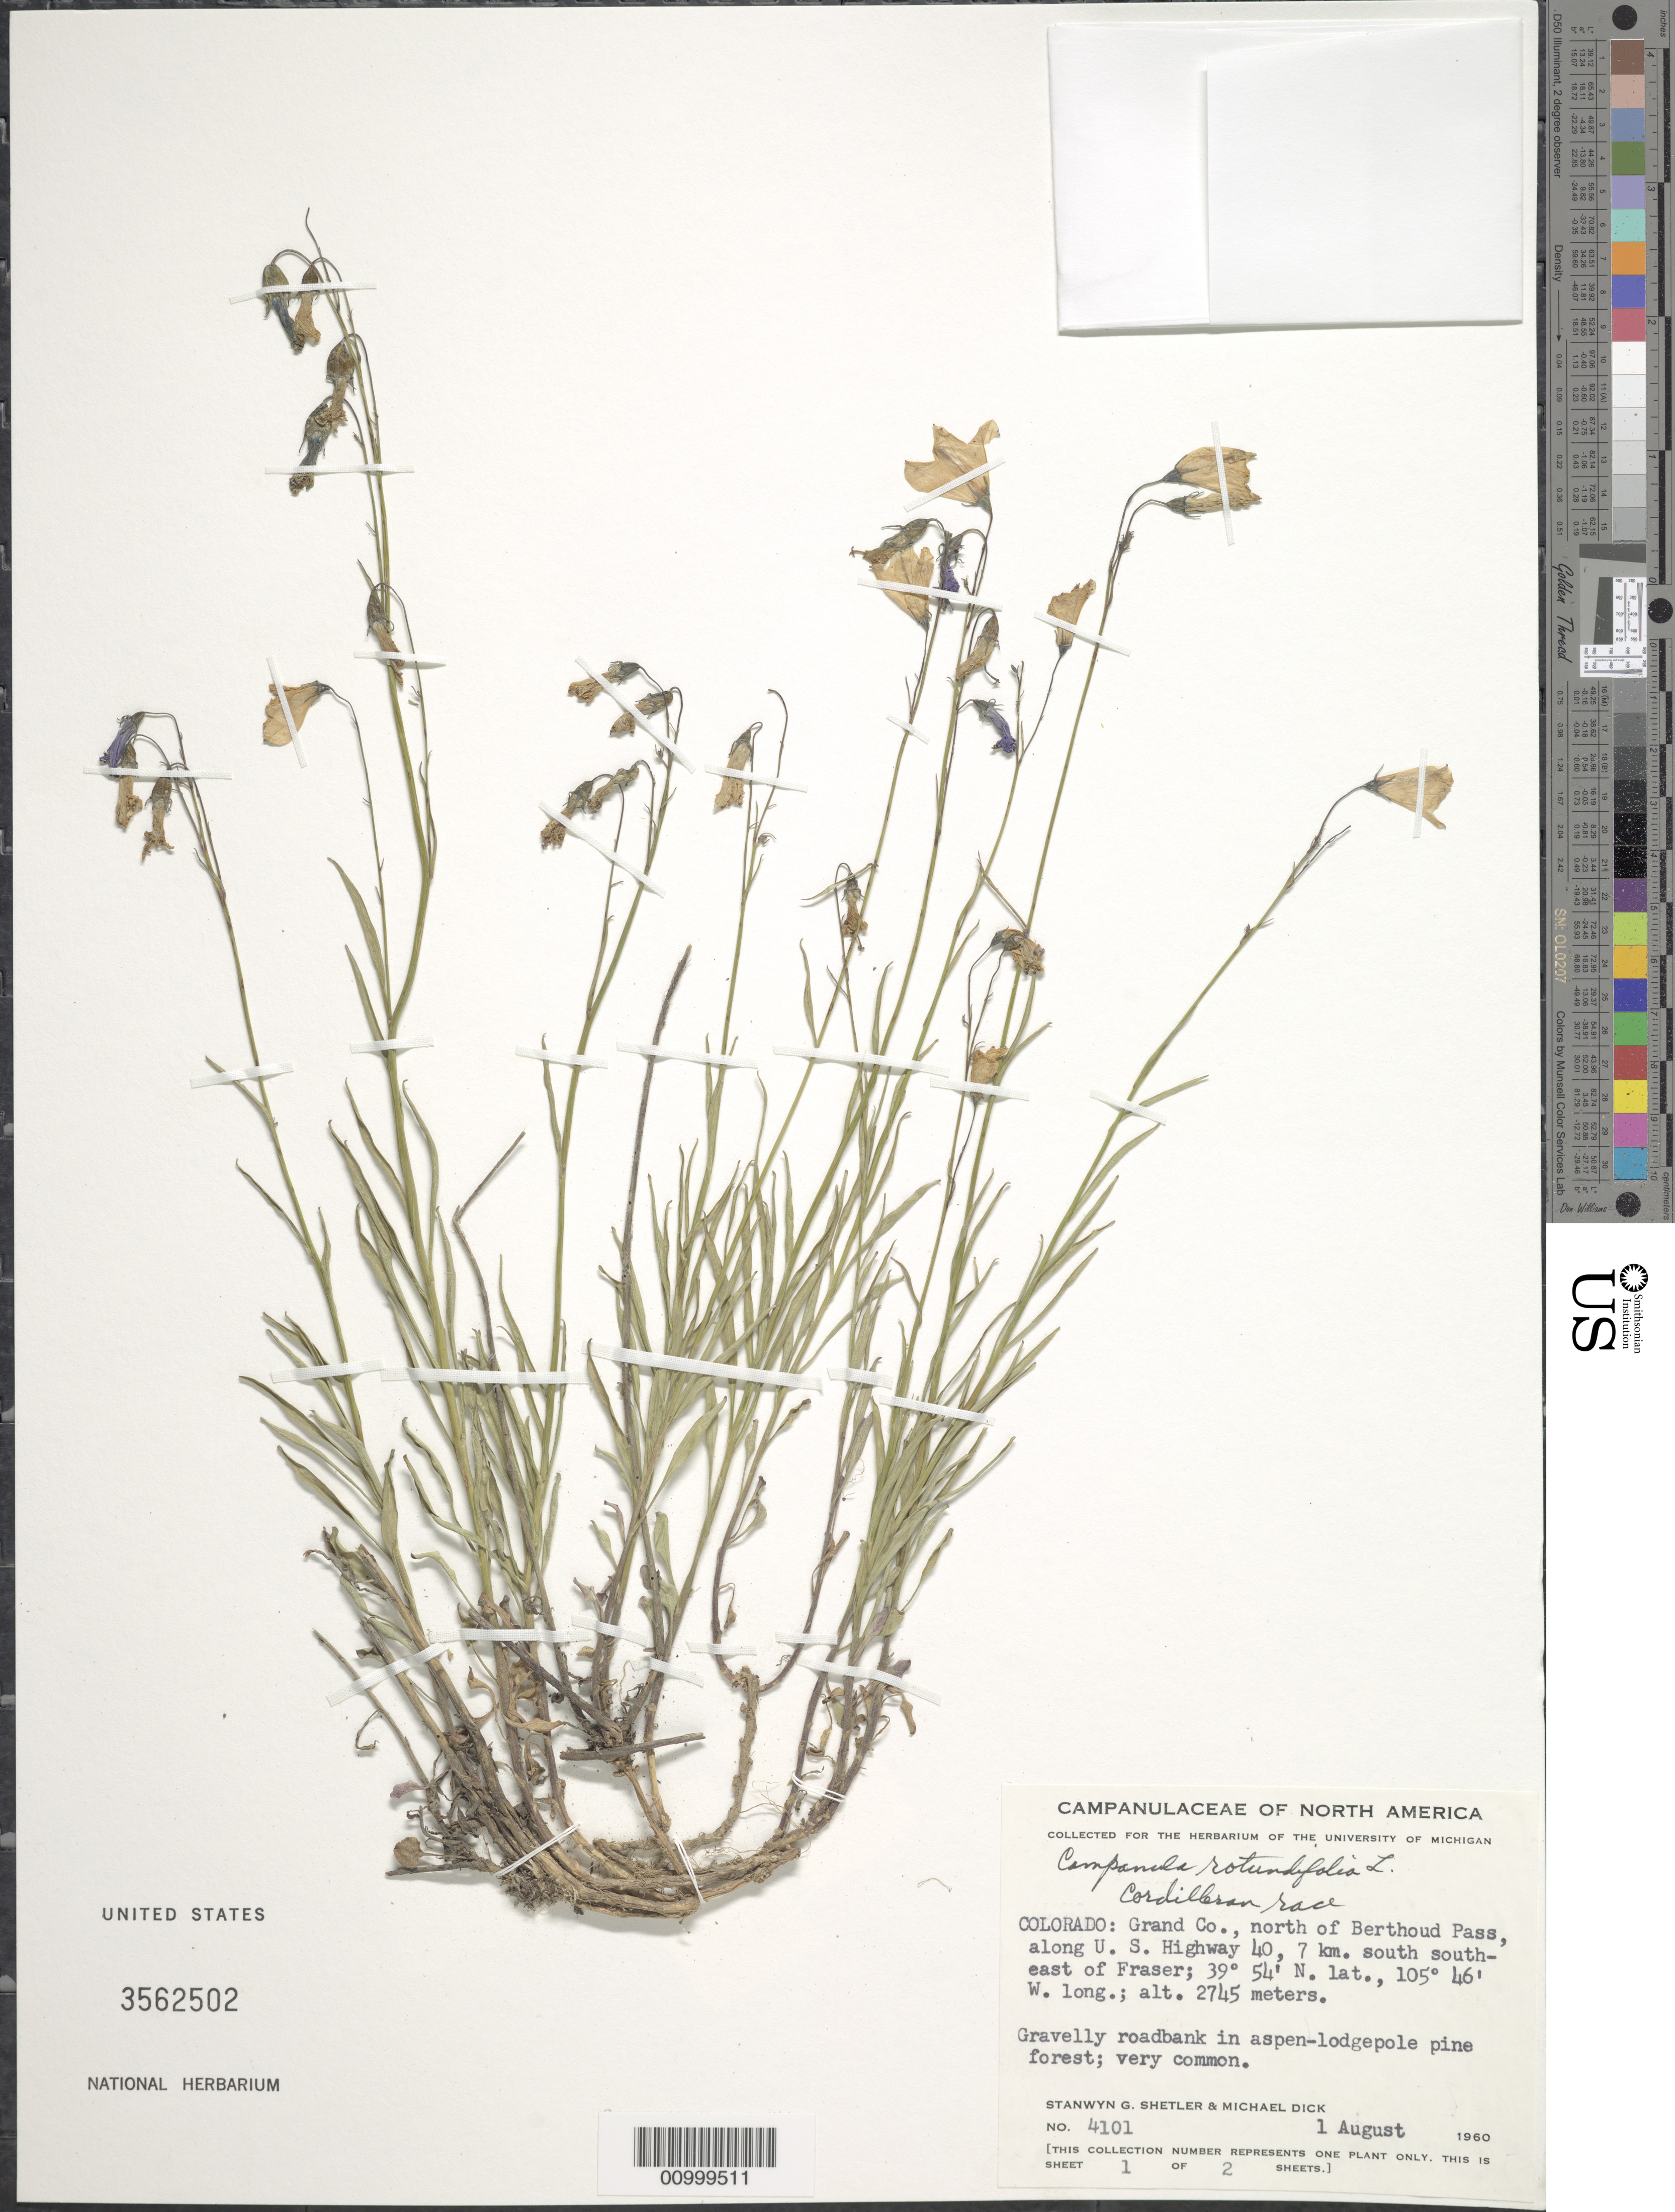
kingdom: Plantae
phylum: Tracheophyta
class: Magnoliopsida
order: Asterales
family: Campanulaceae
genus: Campanula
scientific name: Campanula rotundifolia L. Cordilleran race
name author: L.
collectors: S. Shetler & M. Dick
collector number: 4101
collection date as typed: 1 August 1960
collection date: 1960-08-01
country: United States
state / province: Colorado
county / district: Grand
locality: North of Berthoud Pass, along U.S. Highway 40, 7 km. south southeast of Fraser.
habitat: gravelly roadbank in aspen-lodgepole pine forest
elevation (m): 2745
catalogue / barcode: US 3562502